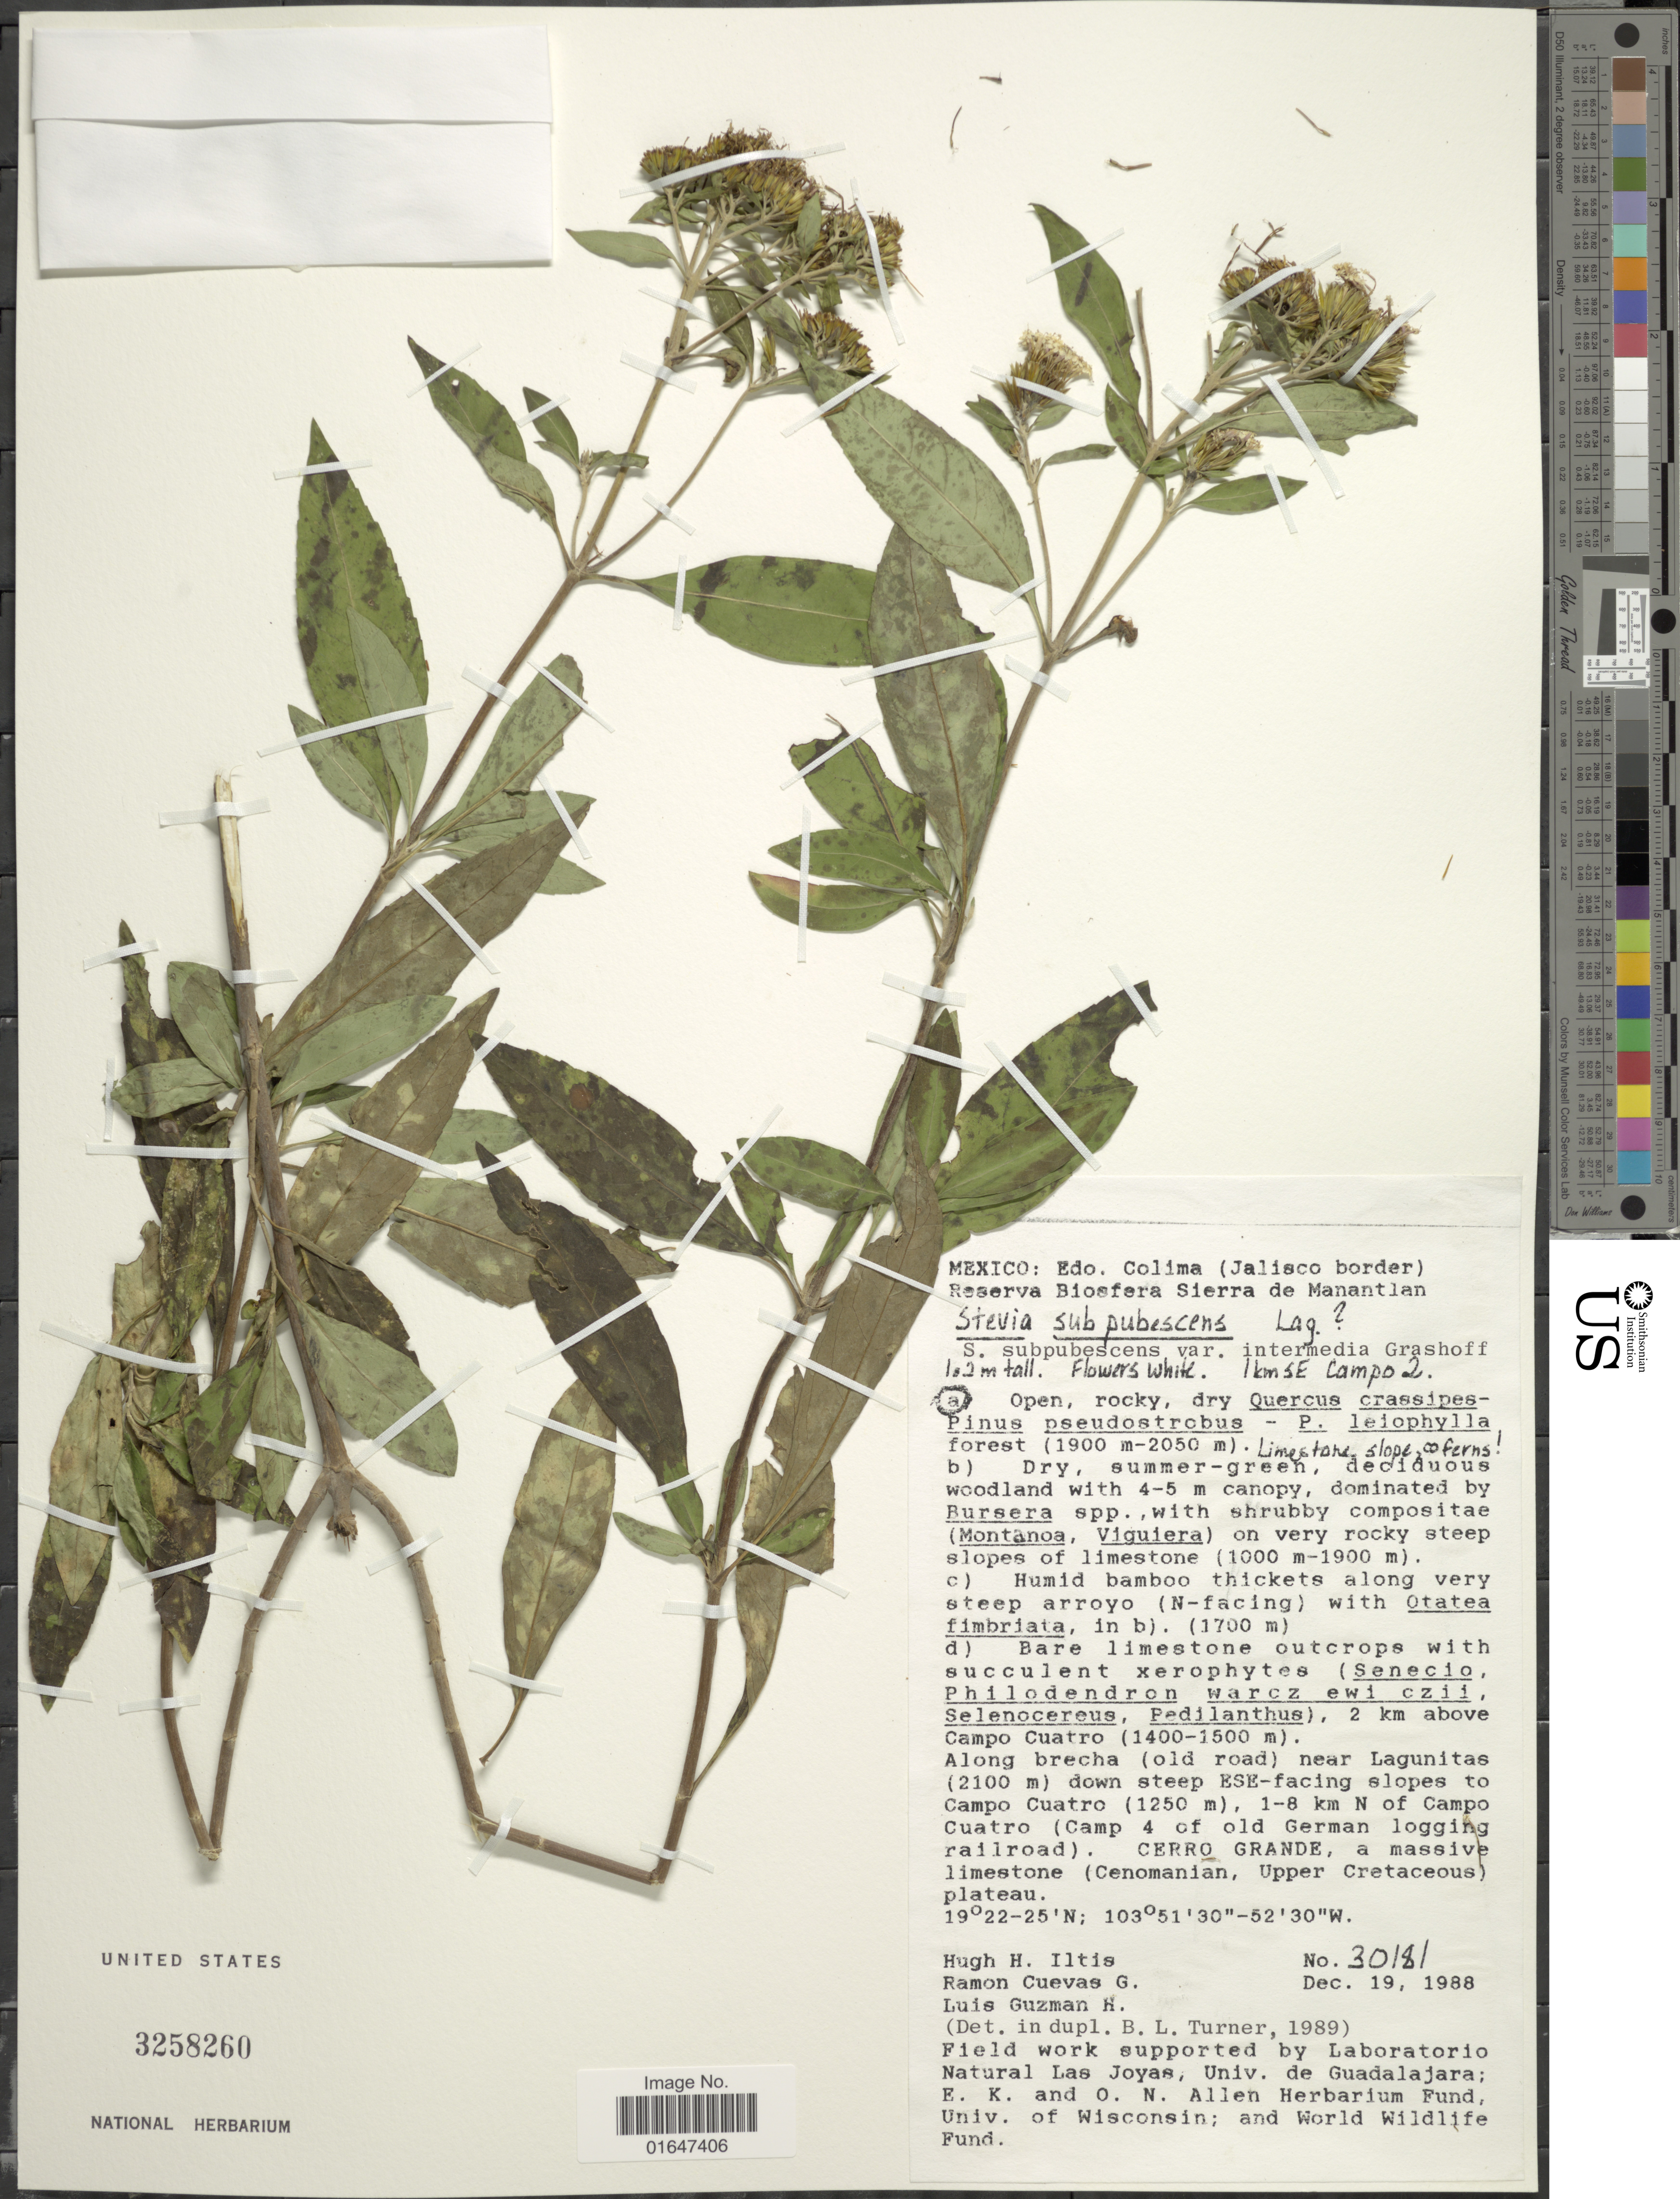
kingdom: Plantae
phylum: Tracheophyta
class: Magnoliopsida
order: Asterales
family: Asteraceae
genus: Stevia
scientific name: Stevia subpubescens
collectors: H. H. Iltis, R. Cuevas & L. Guzmán H.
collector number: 30181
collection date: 1988-12-19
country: Mexico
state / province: Colima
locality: Edo. Colima (Jalisco border), Reserva Biosfera Sierra de Manantlan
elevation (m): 1900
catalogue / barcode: US 3258260